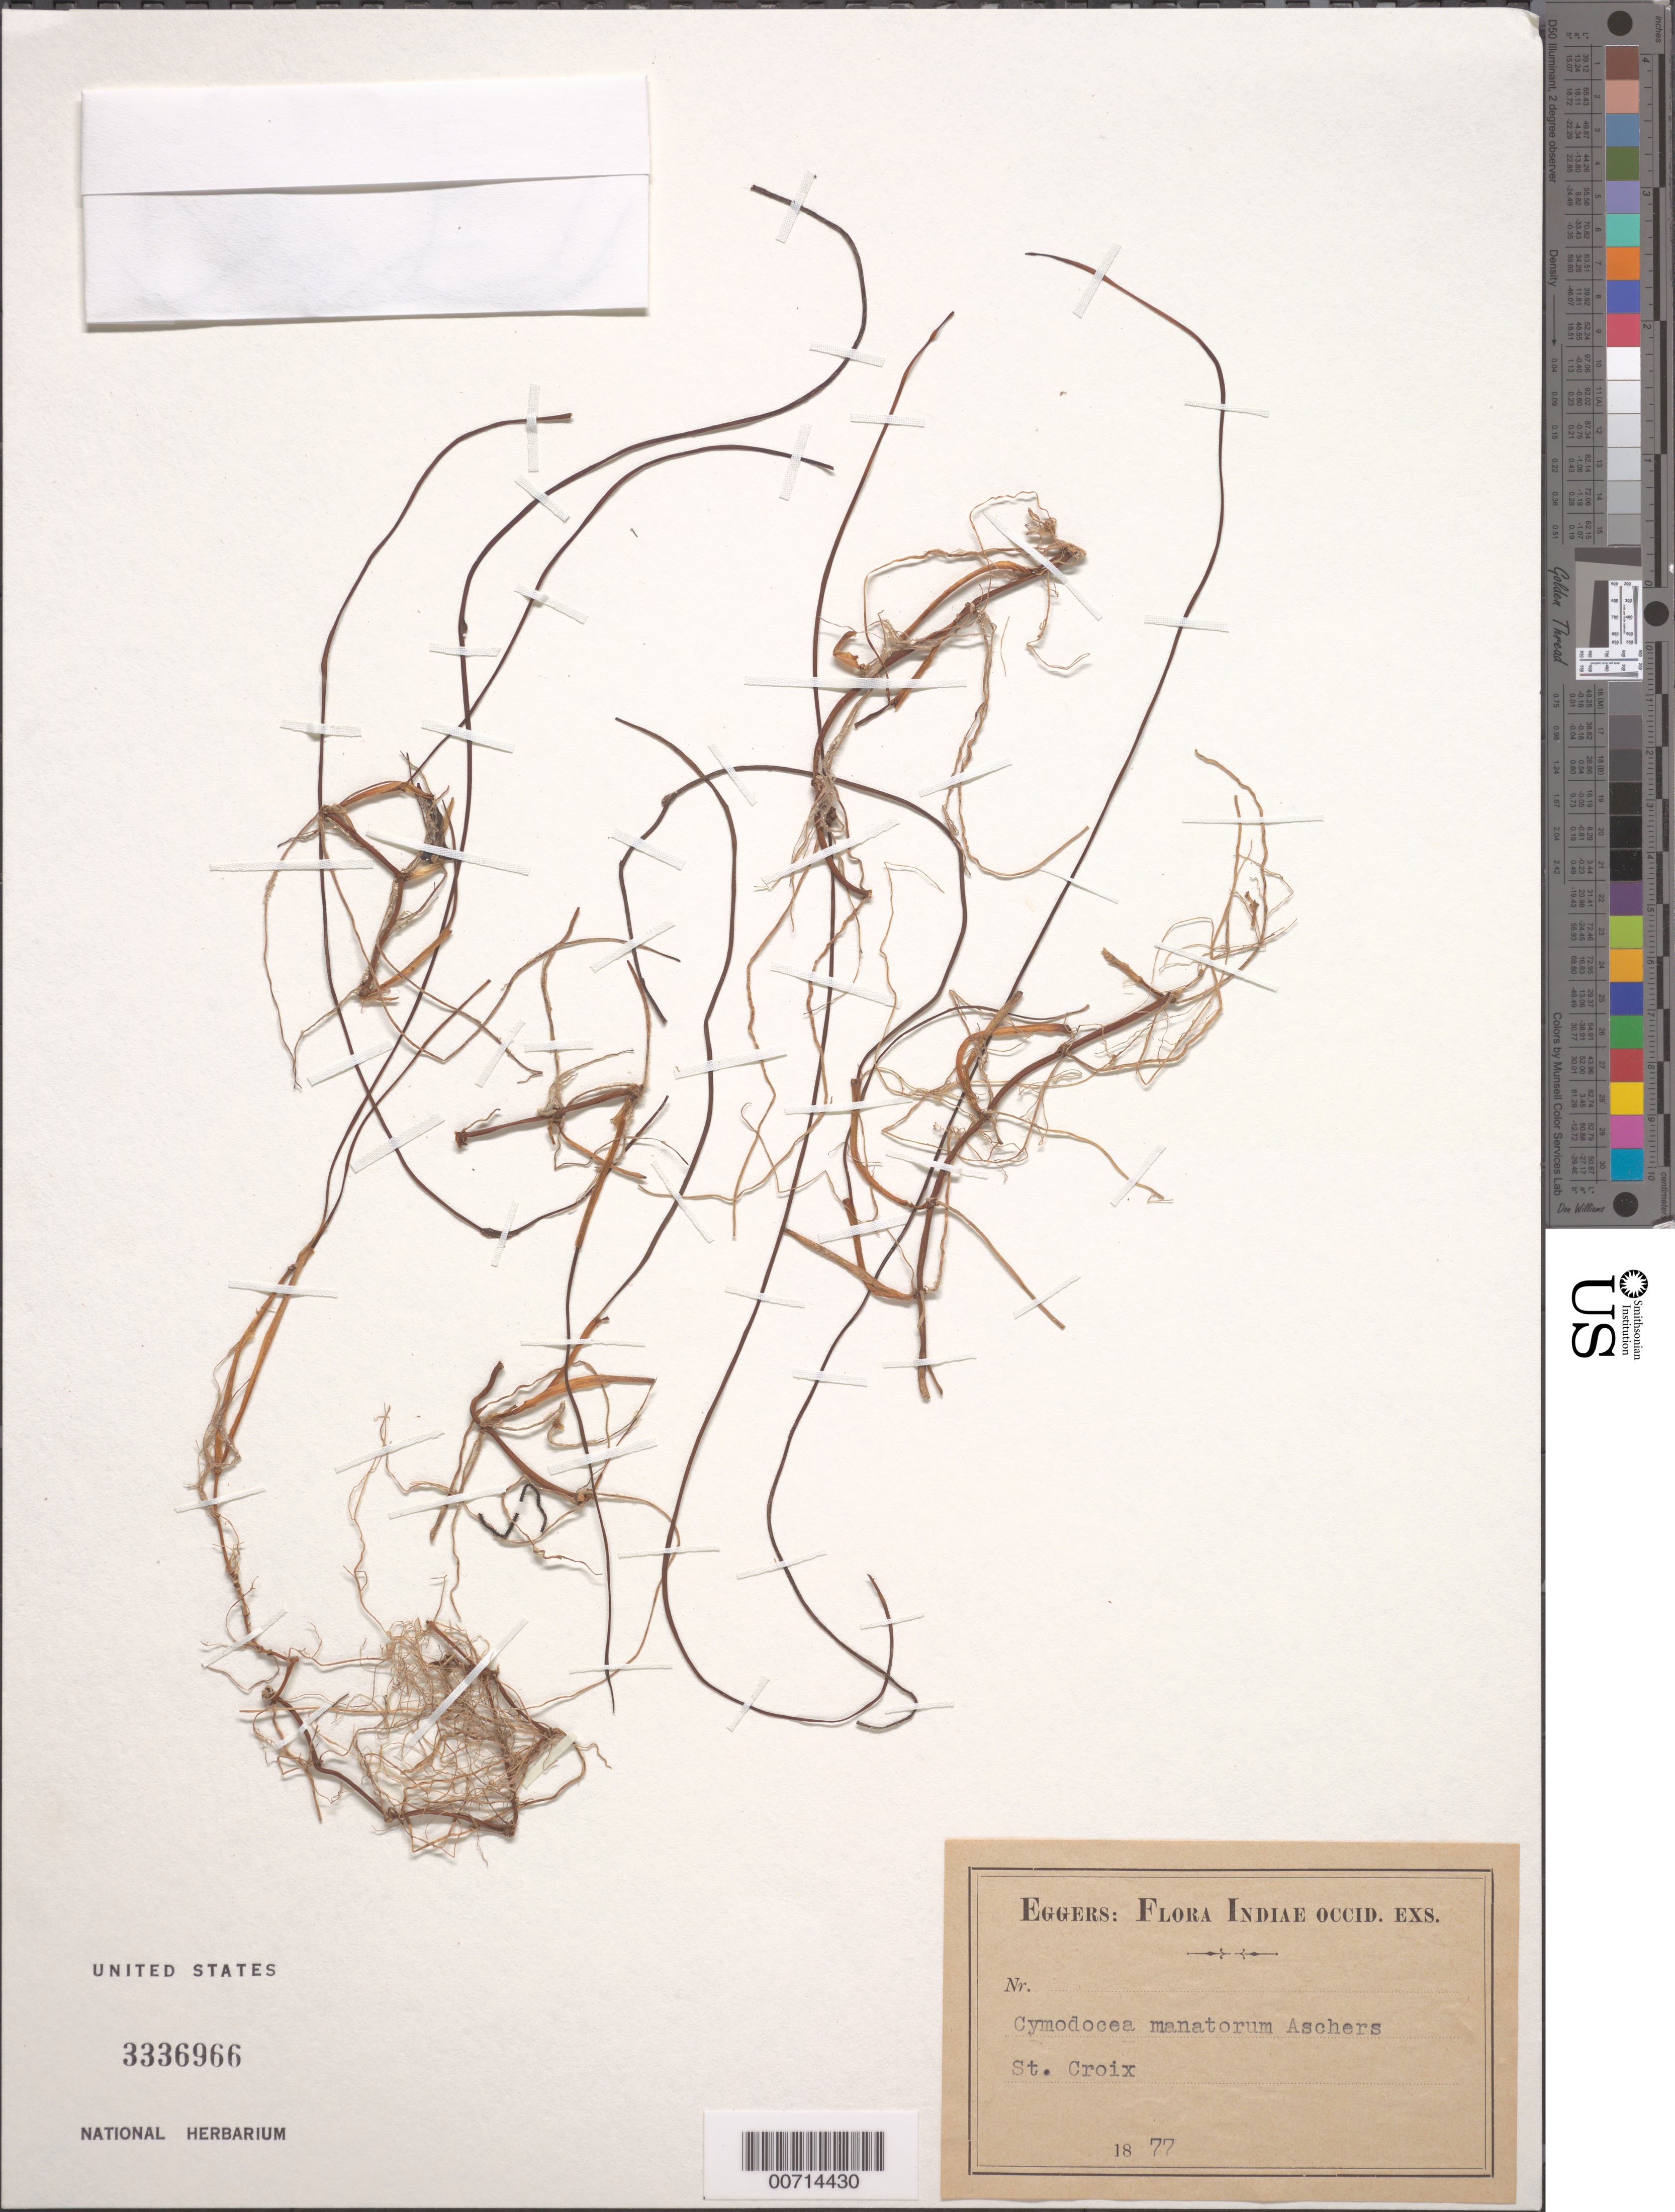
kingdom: Plantae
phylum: Tracheophyta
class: Liliopsida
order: Alismatales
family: Cymodoceaceae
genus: Syringodium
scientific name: Syringodium filiforme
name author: Kütz.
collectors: H. F. A. von Eggers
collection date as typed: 1877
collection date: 1877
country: U.S. Virgin Islands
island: St. Croix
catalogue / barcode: US 3336966